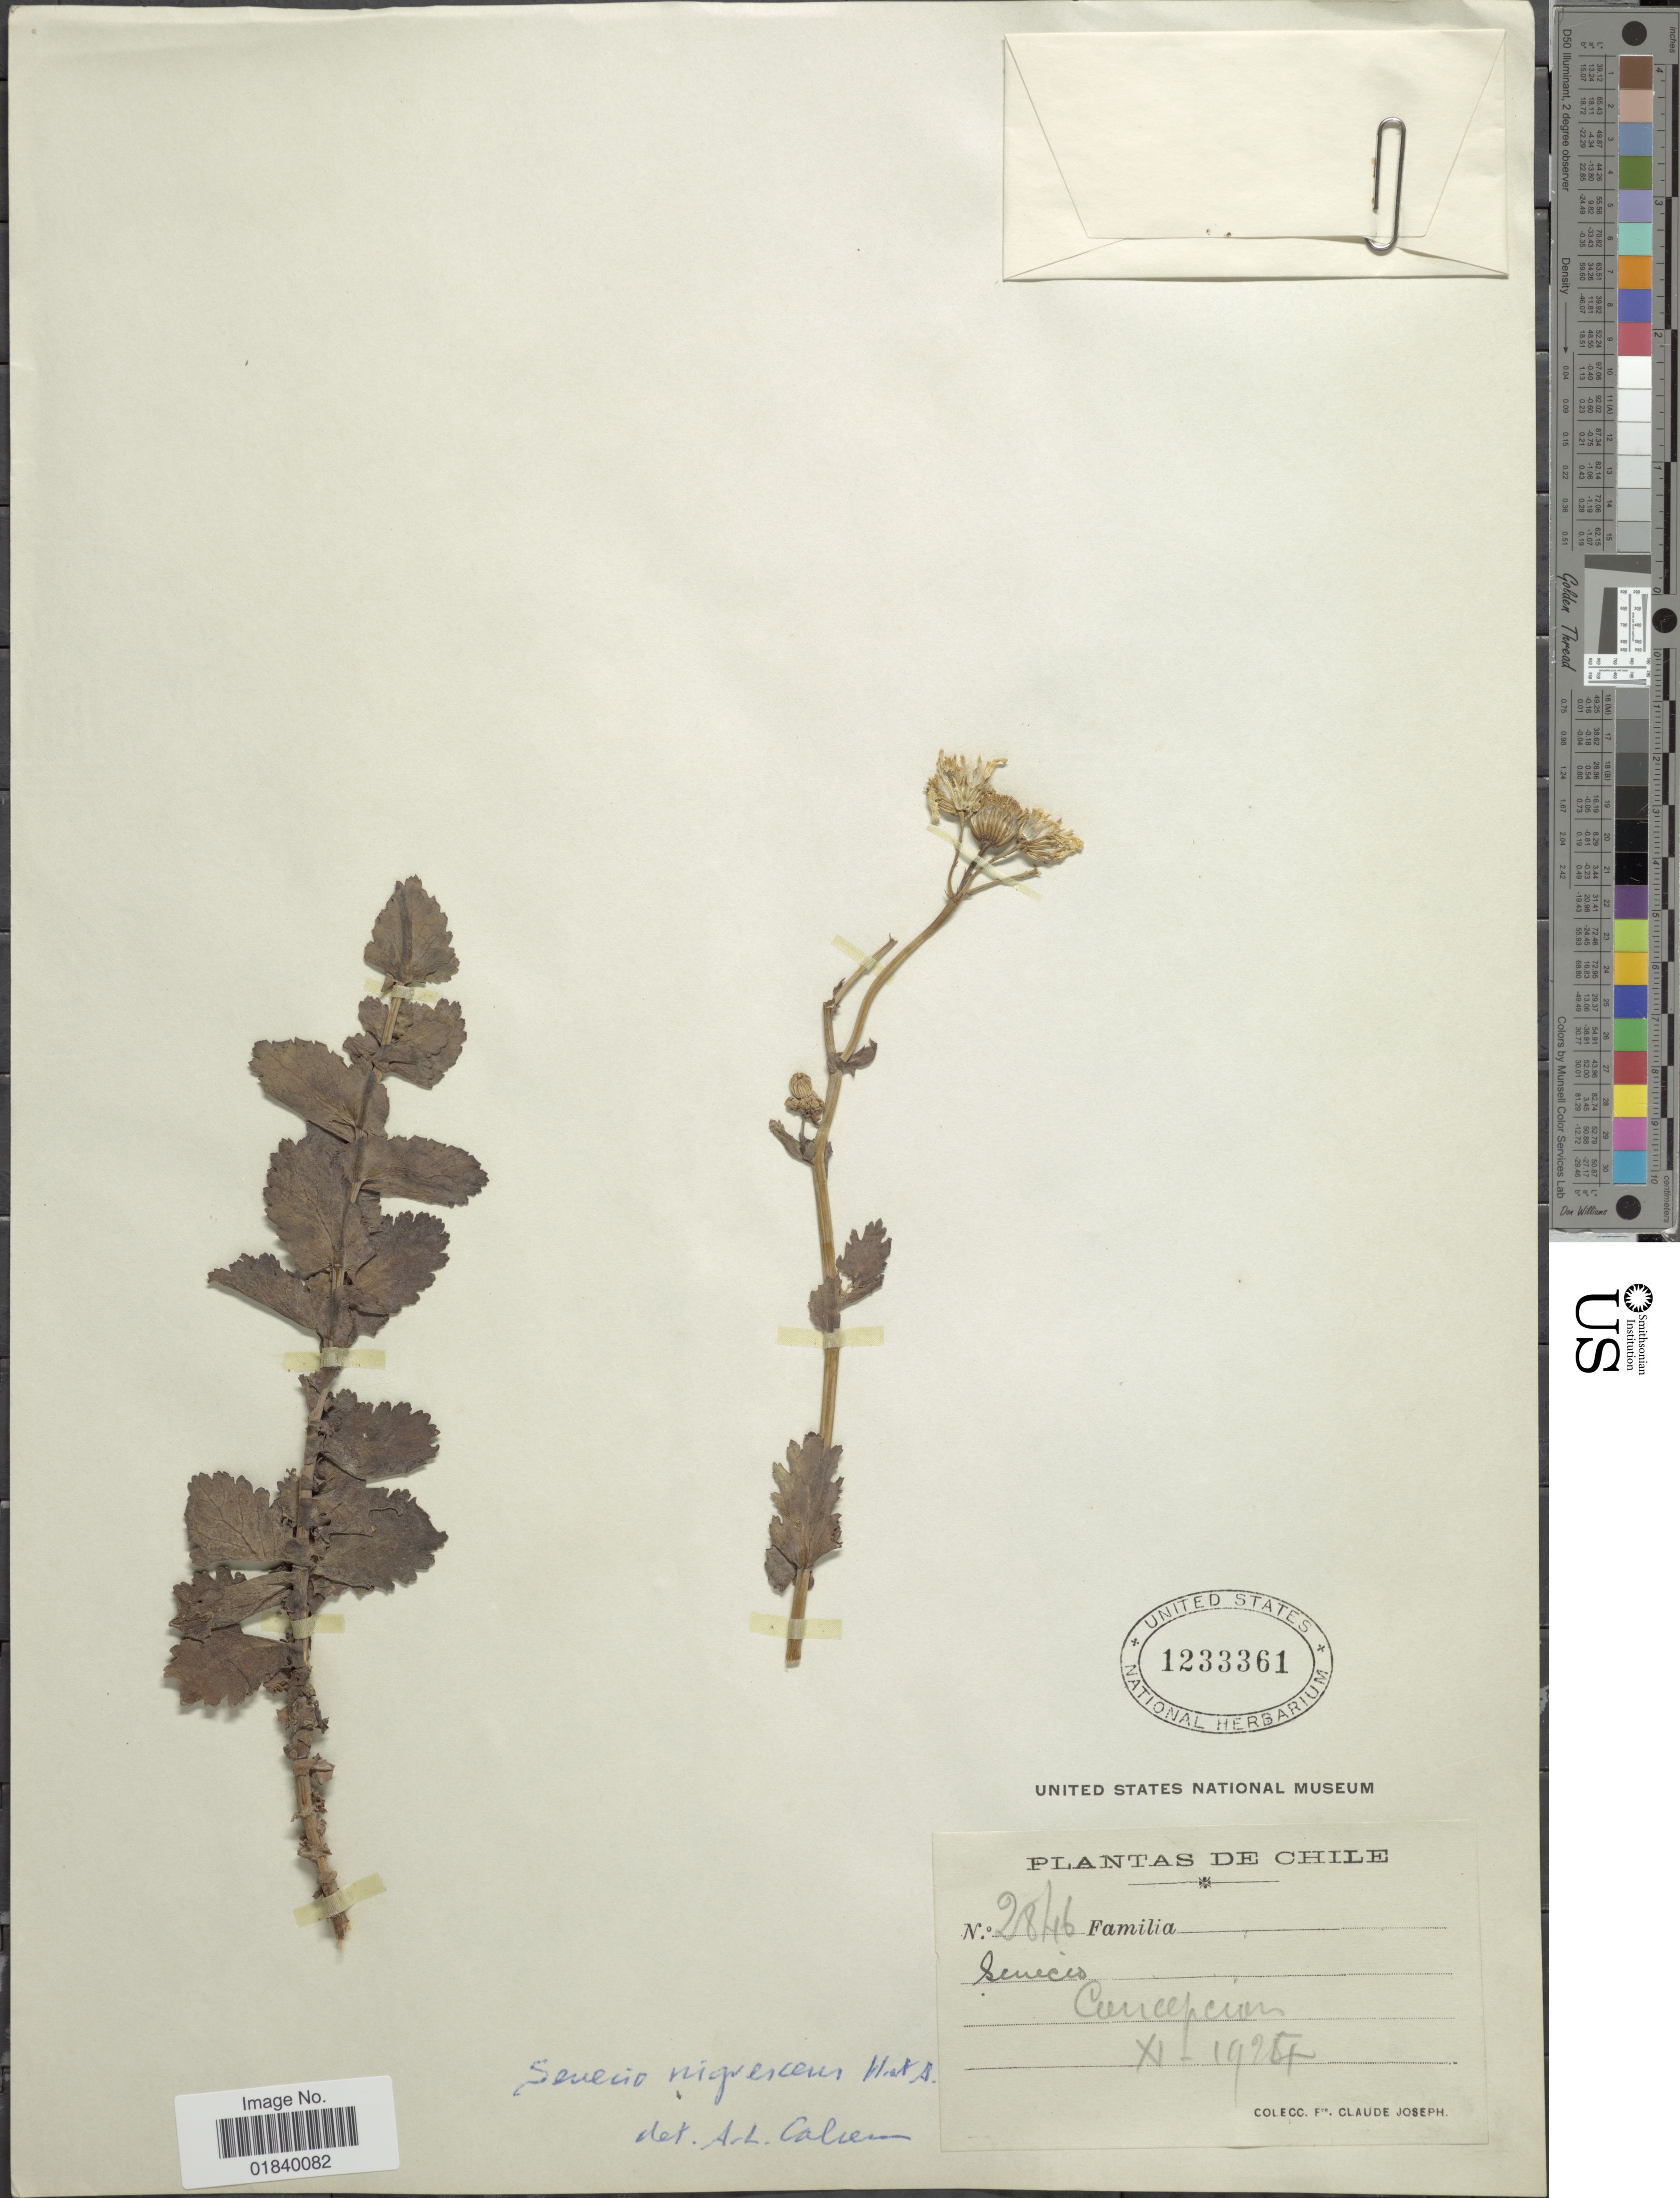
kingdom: Plantae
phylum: Tracheophyta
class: Magnoliopsida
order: Asterales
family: Asteraceae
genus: Senecio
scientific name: Senecio nigrescens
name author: Hook. & Arn.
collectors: Bro. Claude-Joseph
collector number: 2846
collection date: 1924-11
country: Chile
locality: Concepcion. Chile.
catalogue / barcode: US 1233361